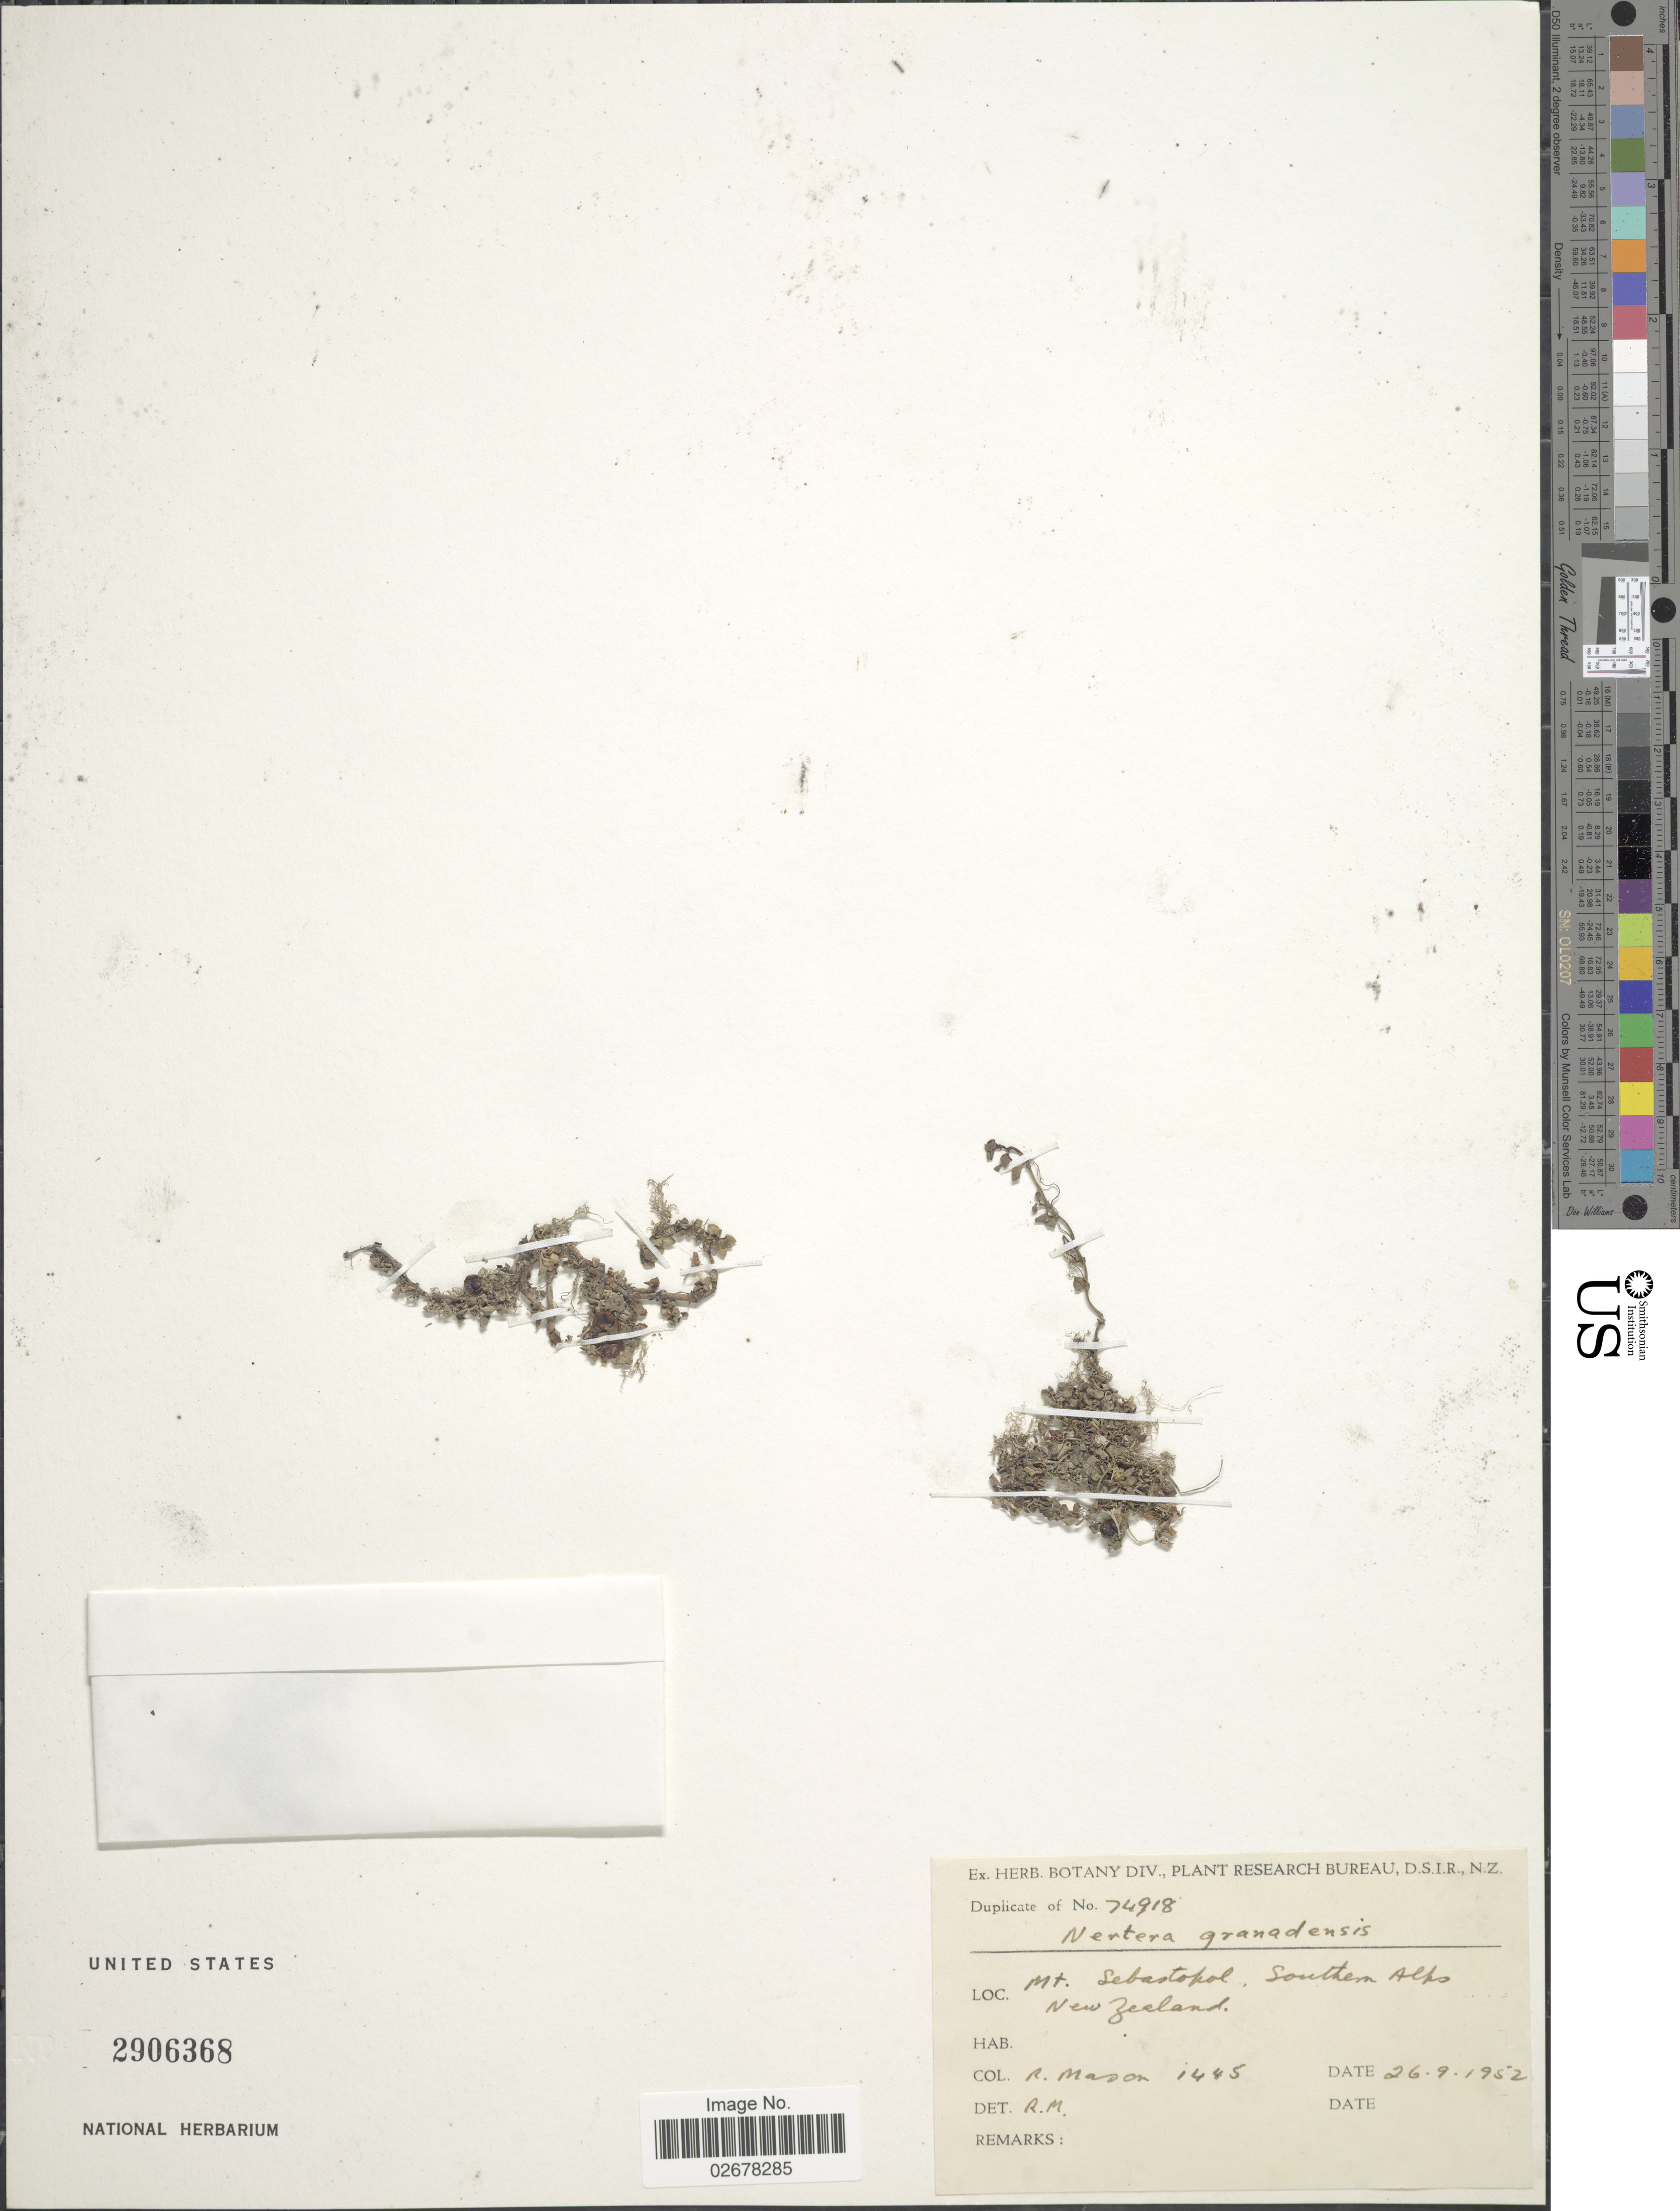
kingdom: Plantae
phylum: Tracheophyta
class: Magnoliopsida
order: Gentianales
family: Rubiaceae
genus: Nertera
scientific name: Nertera granadensis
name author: (Mutis ex L. f.) Druce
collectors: R. Mason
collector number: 1445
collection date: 1952-09-26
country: New Zealand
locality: Mt. Sebastopol, Southern Alps.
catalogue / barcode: US 2906368